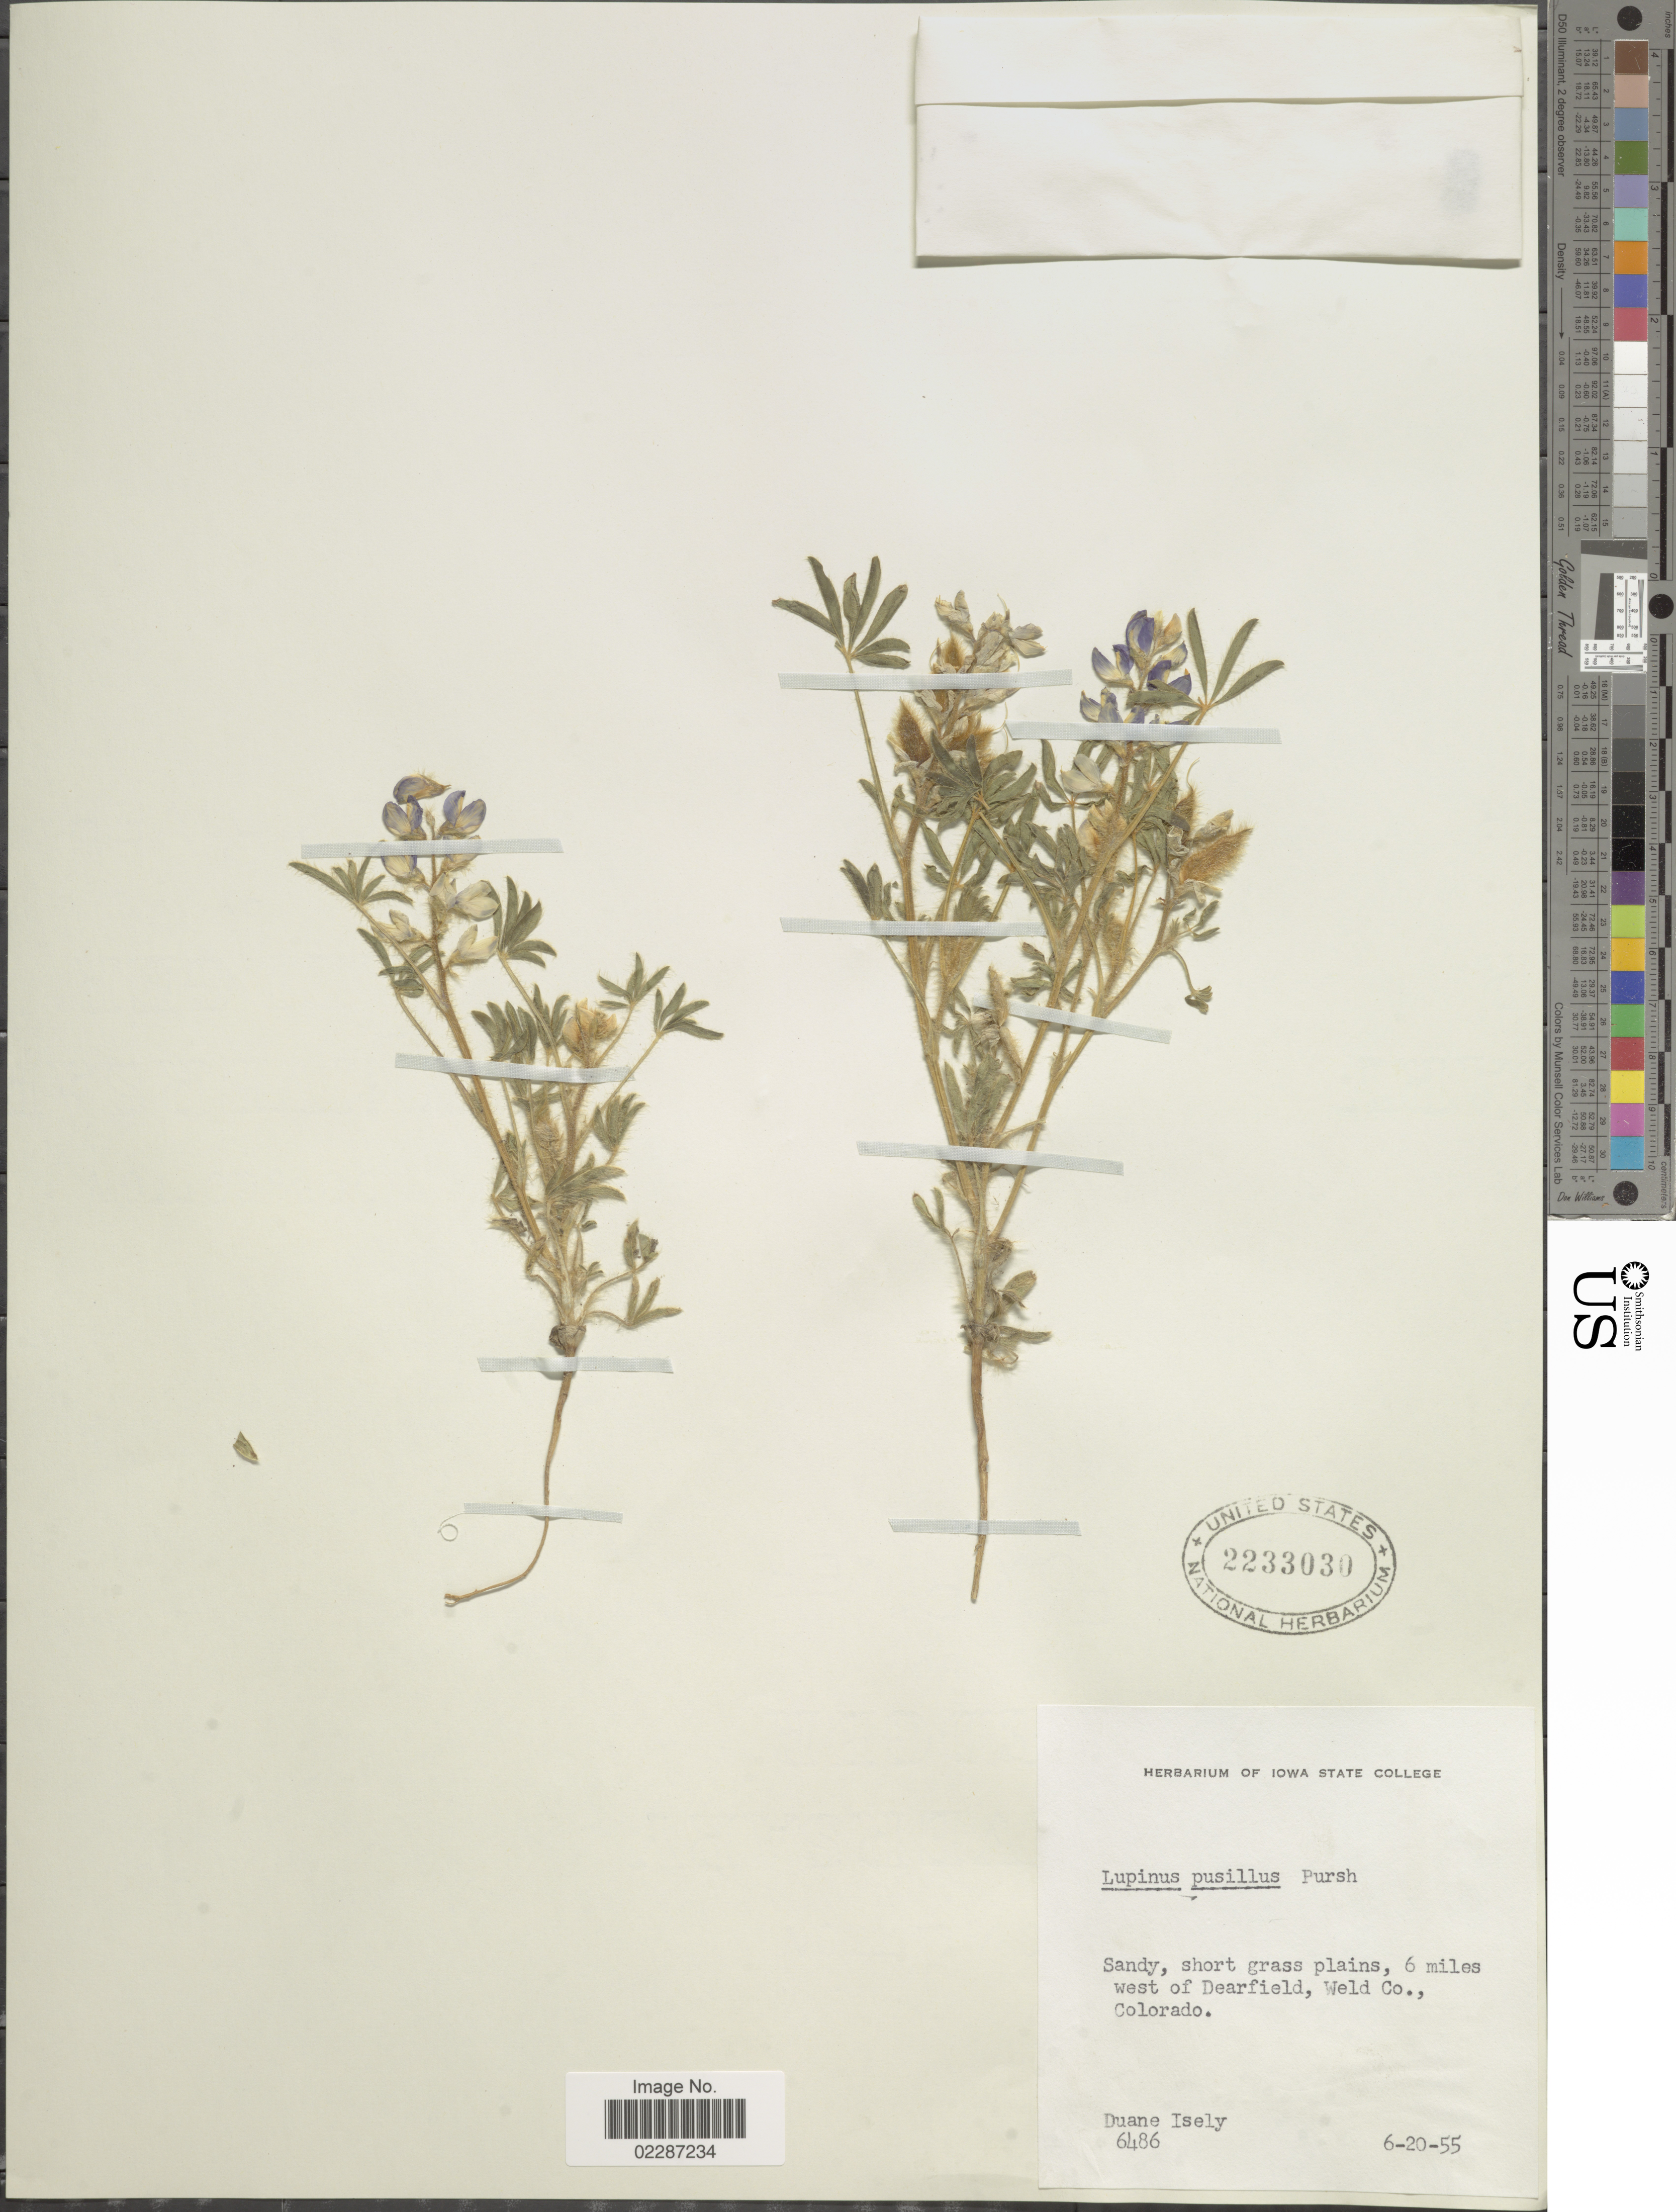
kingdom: Plantae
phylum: Tracheophyta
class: Magnoliopsida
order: Fabales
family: Fabaceae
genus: Lupinus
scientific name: Lupinus pusillus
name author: Pursh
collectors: D. Isely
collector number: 6486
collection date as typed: Transcribed d/m/y: 20/6/55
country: United States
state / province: Colorado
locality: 6 miles west of Dearfield, Wel Co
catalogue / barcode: US 2233030